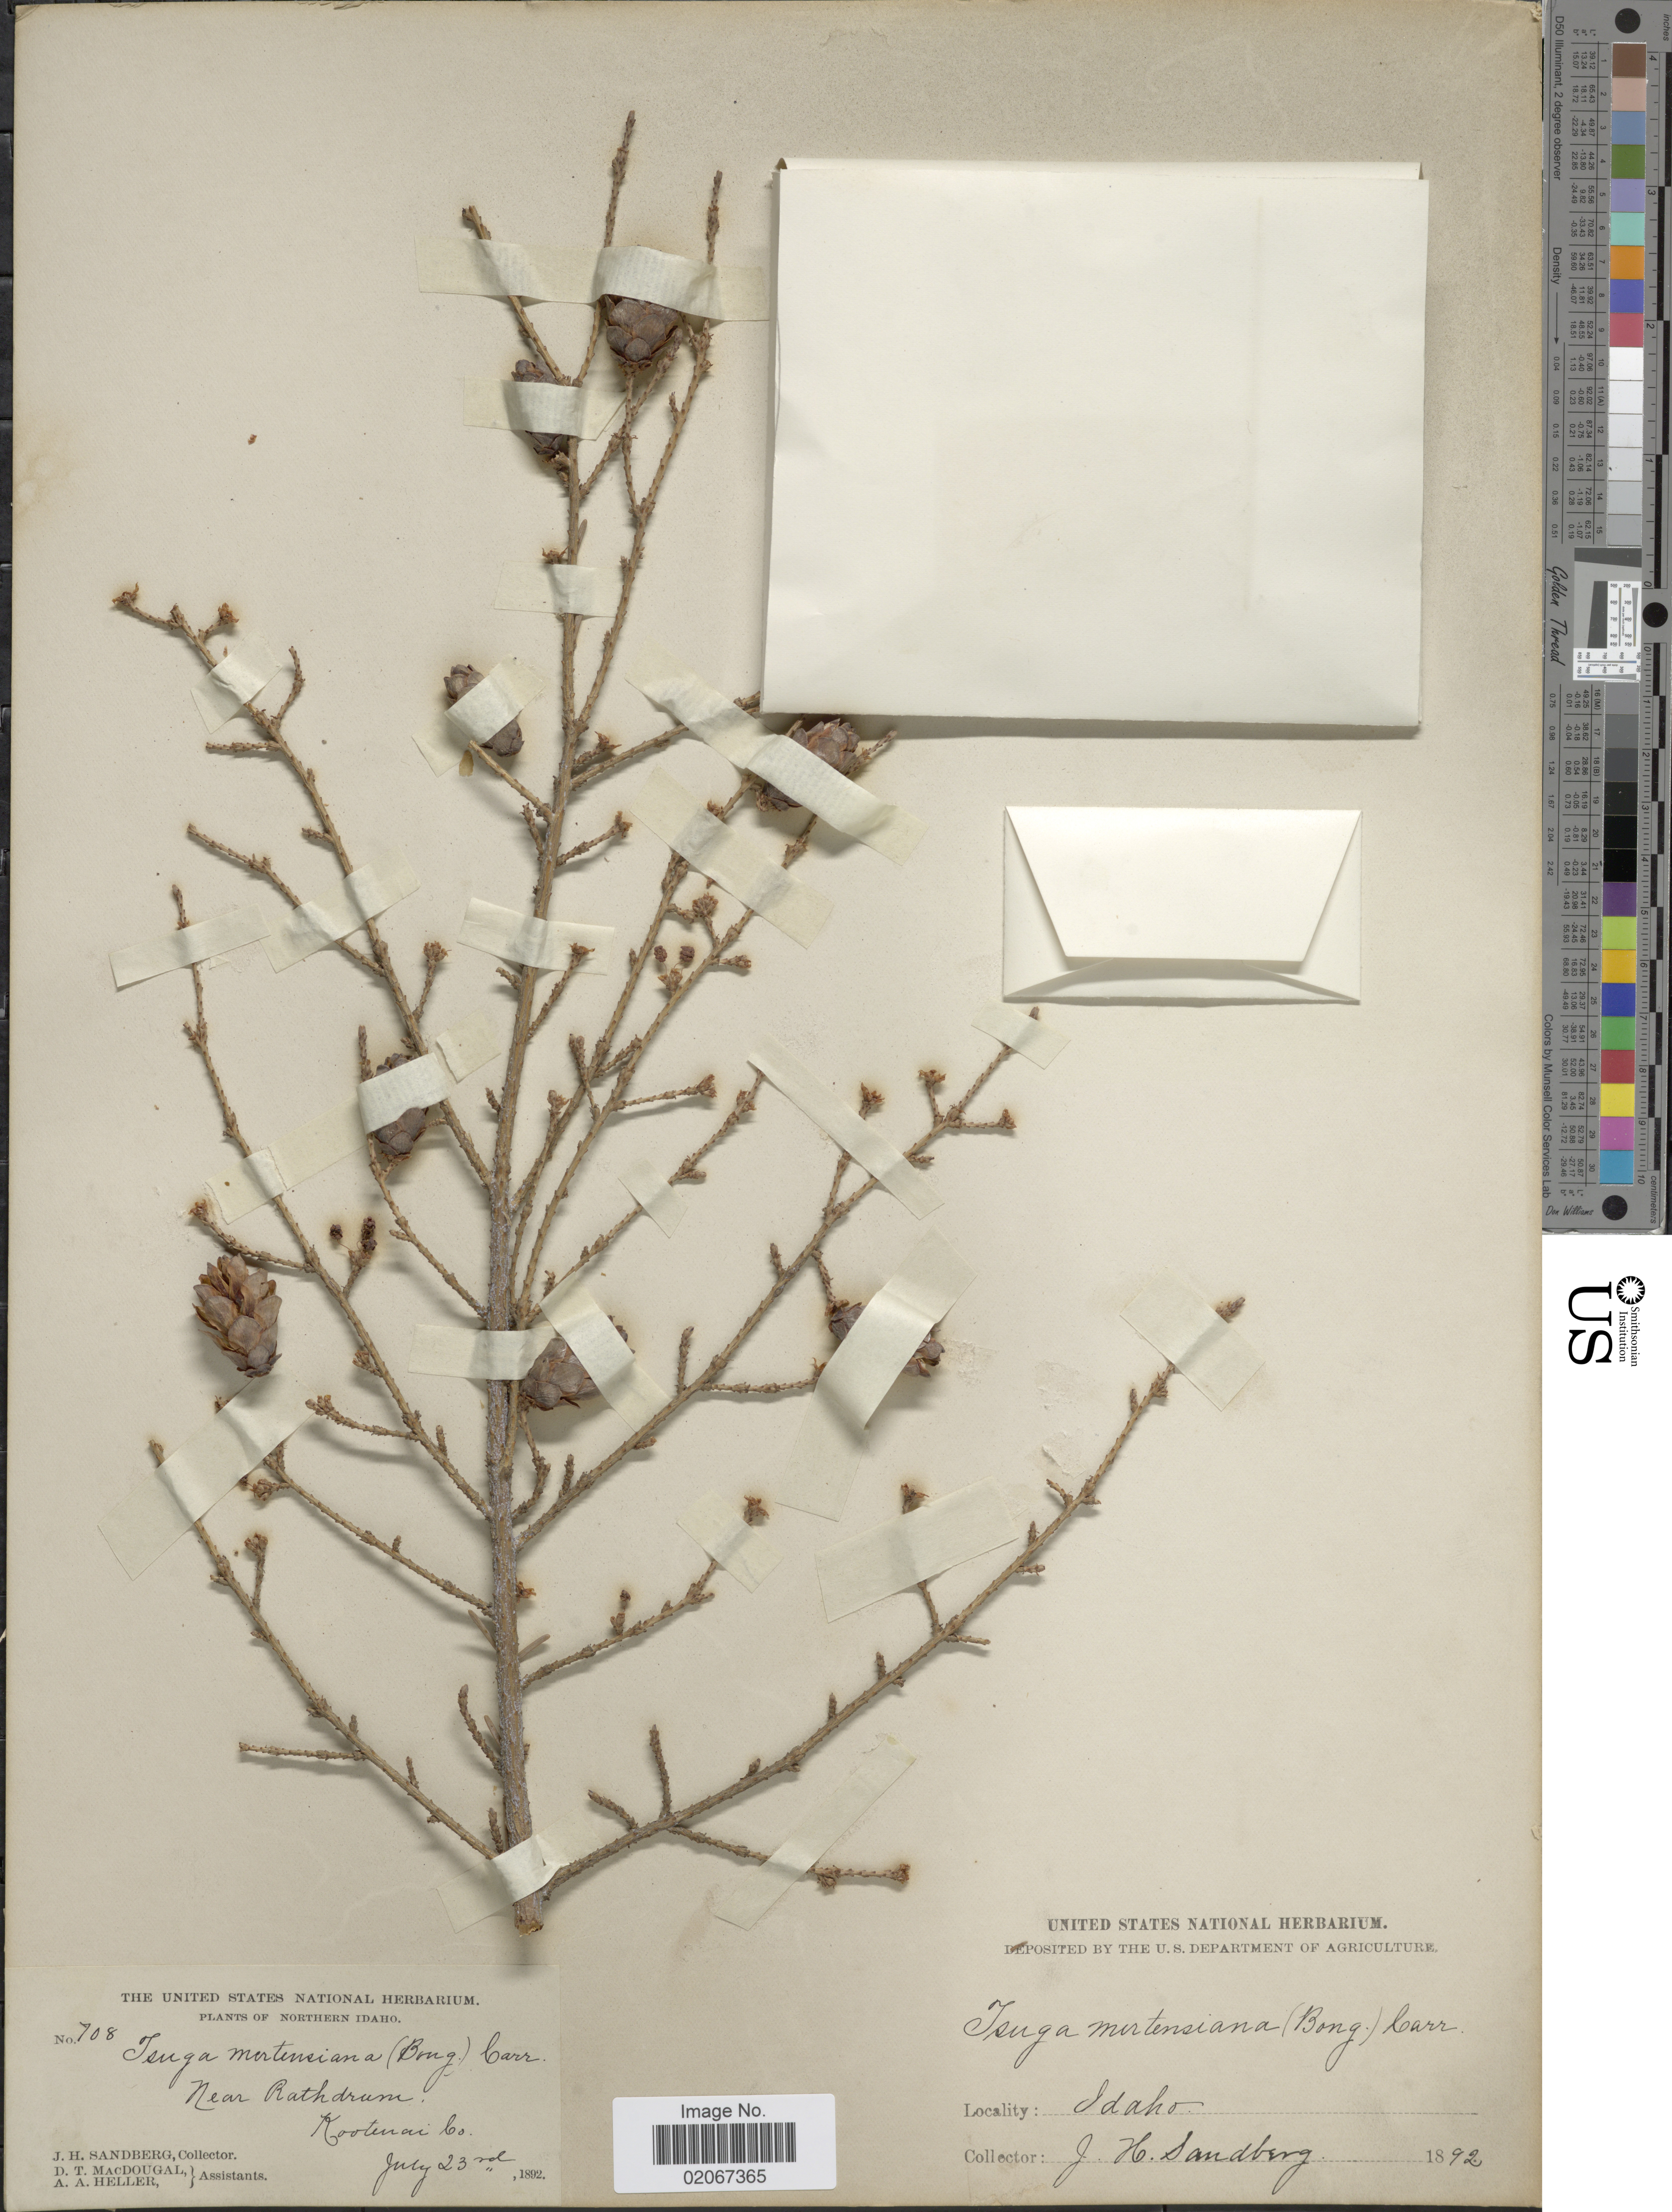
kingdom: Plantae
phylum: Tracheophyta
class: Pinopsida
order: Pinales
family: Pinaceae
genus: Tsuga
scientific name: Tsuga mertensiana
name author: (Bong.) Carrière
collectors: J. H. Sandberg, D. McDougal & A. A. Heller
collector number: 708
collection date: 1892-07-23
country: United States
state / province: Idaho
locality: Northern Idaho. Near Rathdrum. Kootenai Co.